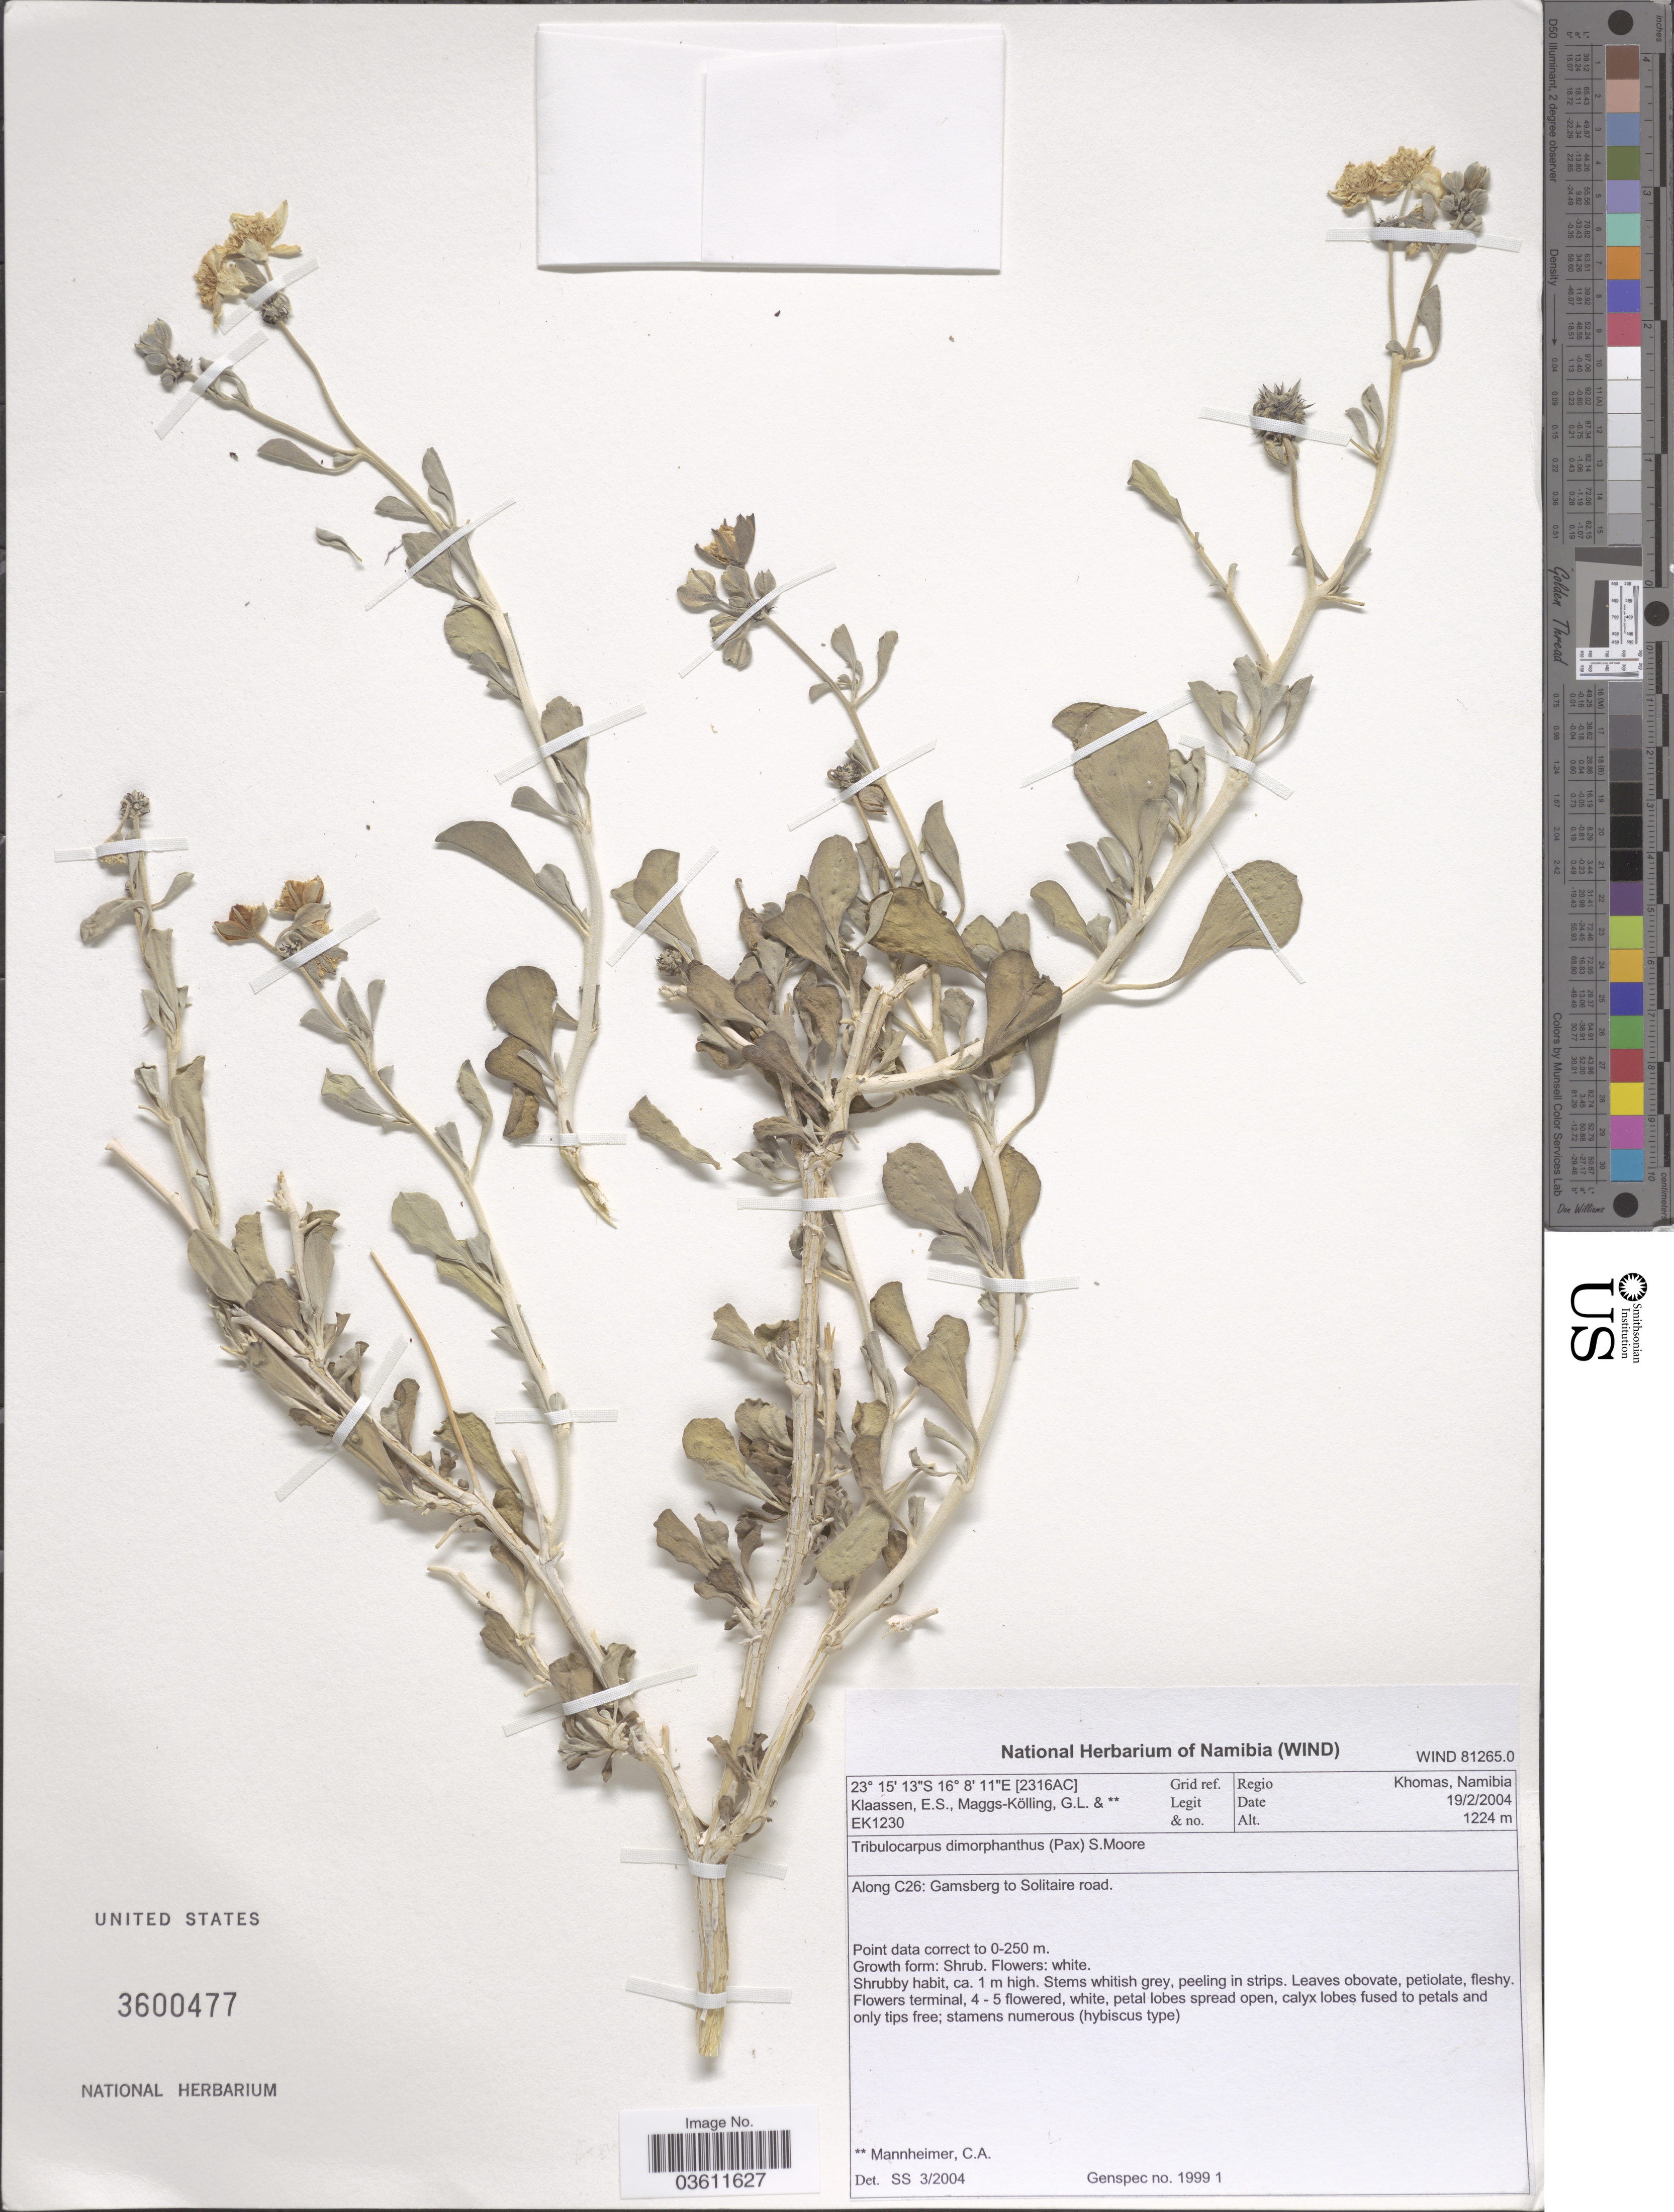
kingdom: Plantae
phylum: Tracheophyta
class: Magnoliopsida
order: Caryophyllales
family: Aizoaceae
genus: Tribulocarpus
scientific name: Tribulocarpus dimorphanthus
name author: (Pax) S. Moore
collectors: E. S. Klaassen, G. L. Maggs & C. A. Mannheimer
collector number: EK1230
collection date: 2004-02-19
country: Namibia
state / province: Khomas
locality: Grid ref. [2316AC]. Regio Khomas. Along C26: Gamsberg to Solitaire road.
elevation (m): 1224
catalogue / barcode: US 3600477